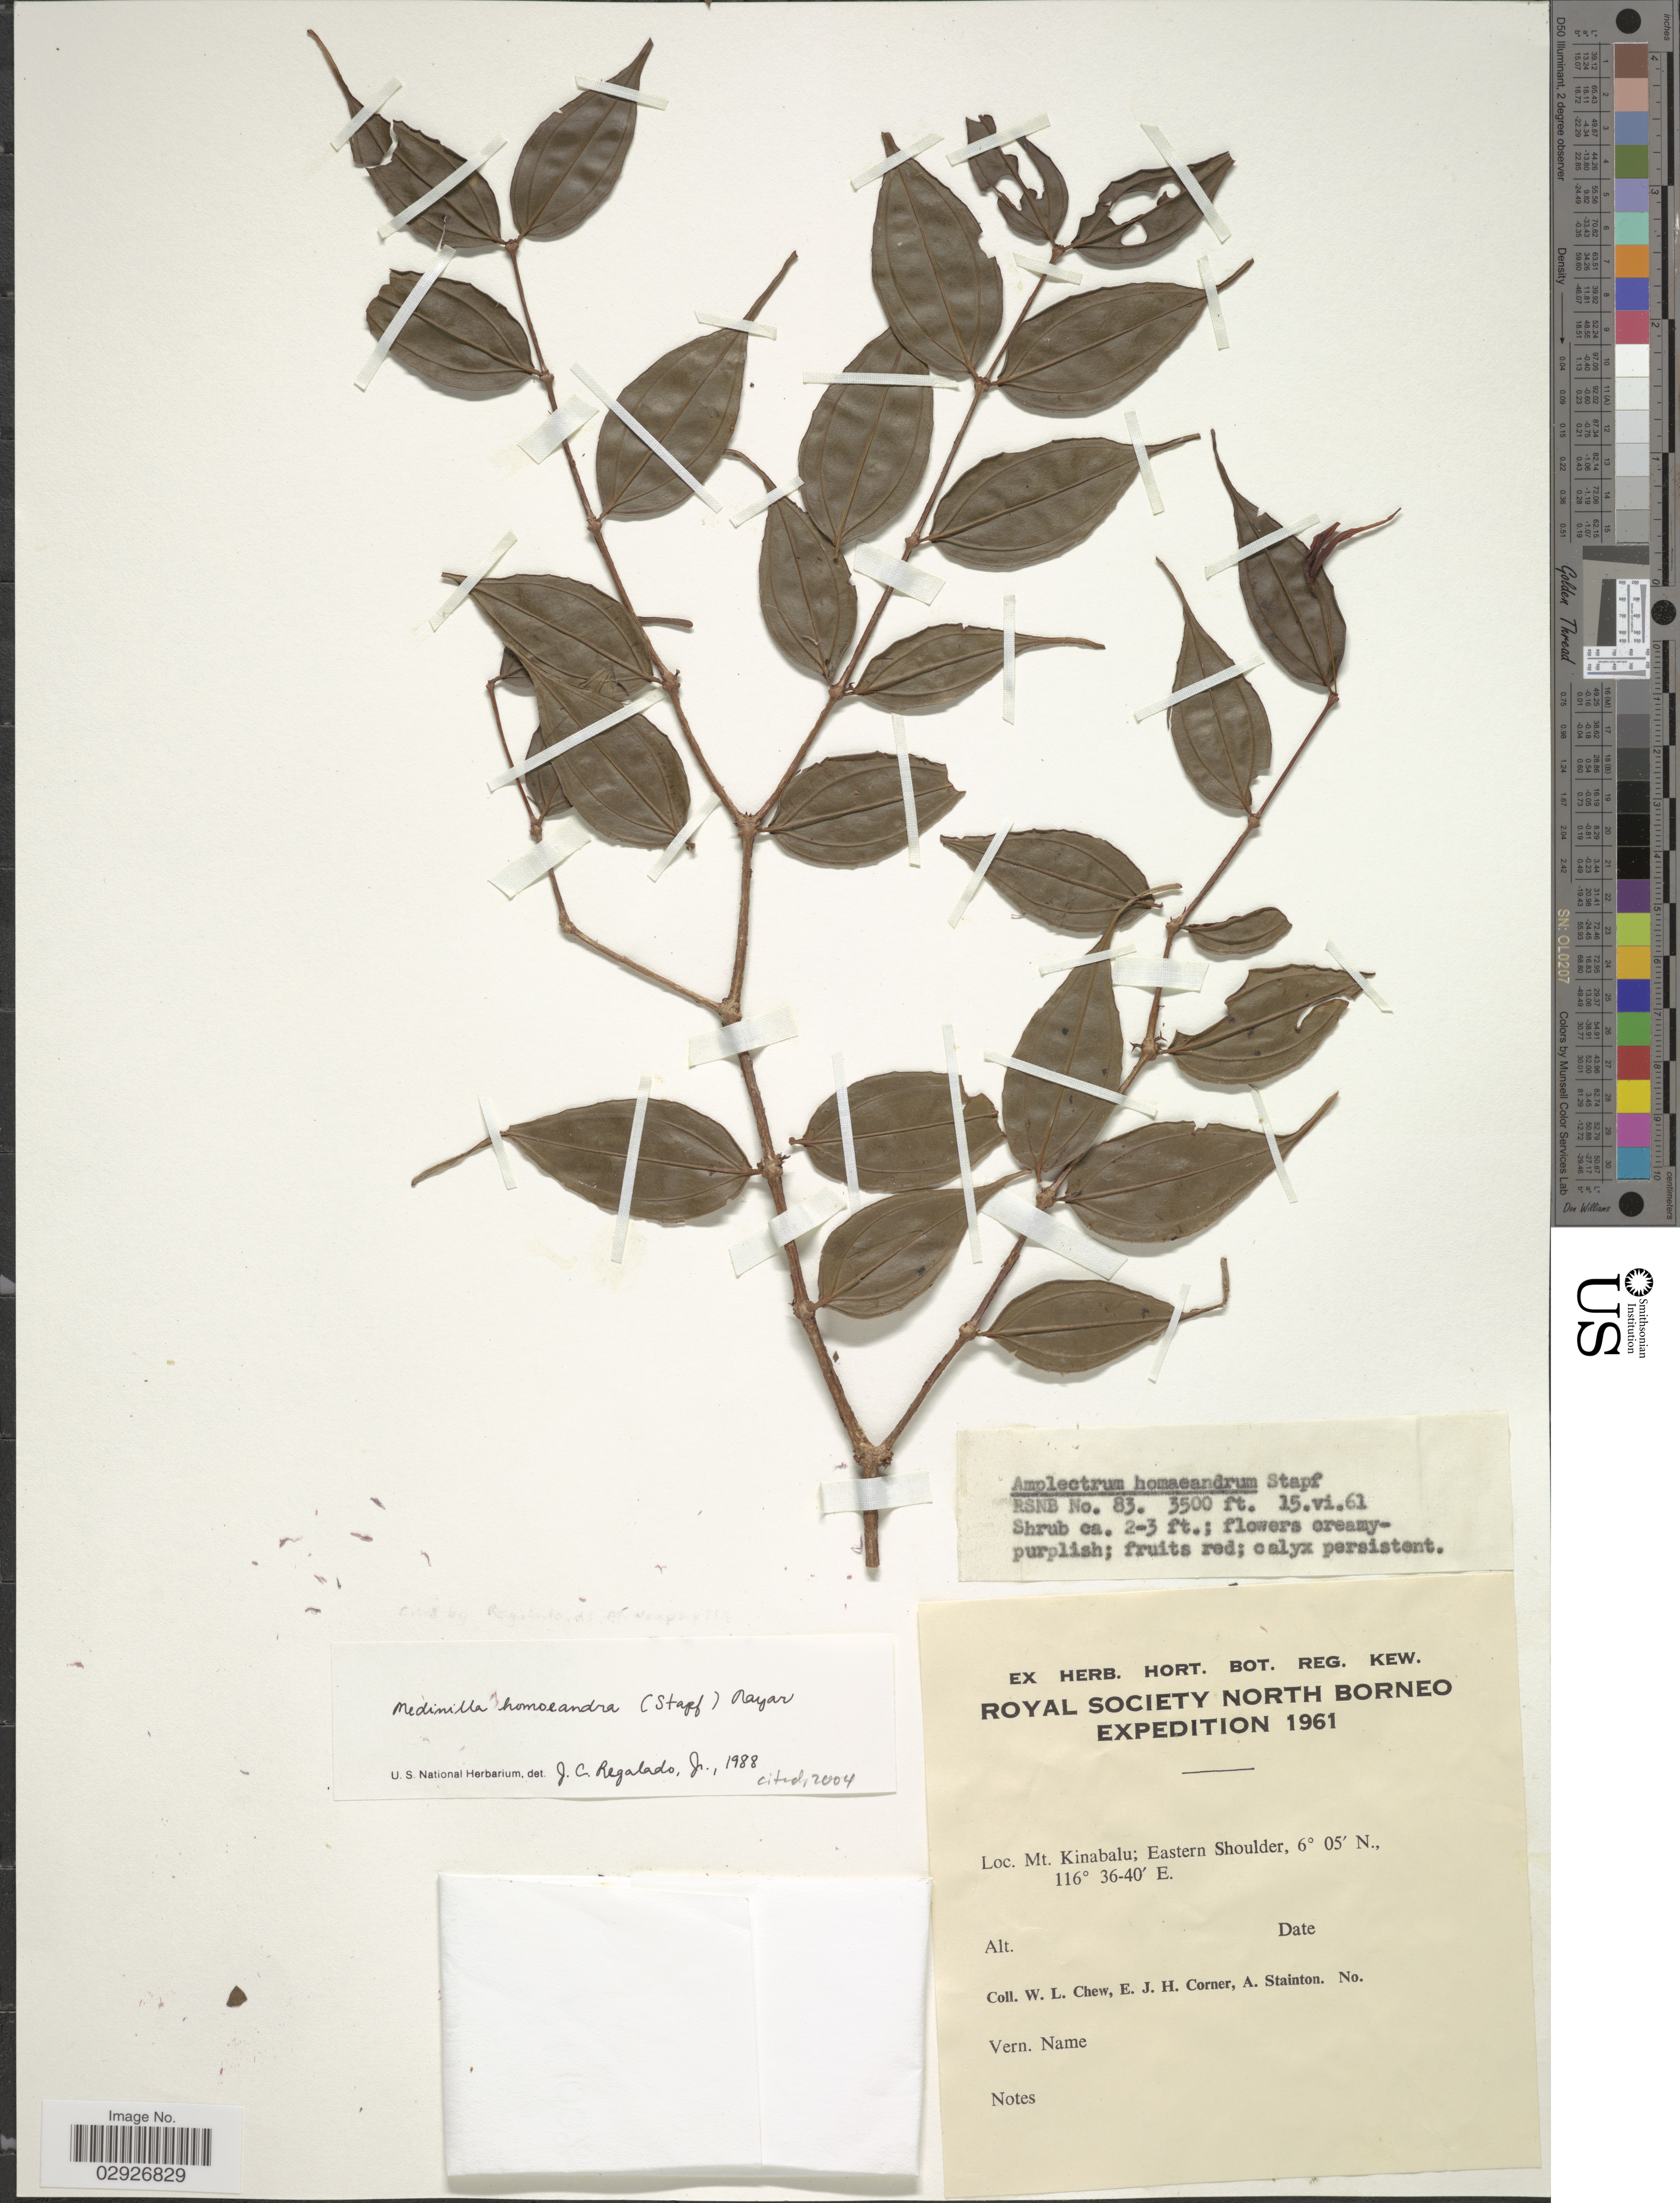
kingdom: Plantae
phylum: Tracheophyta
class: Magnoliopsida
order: Myrtales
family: Melastomataceae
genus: Medinilla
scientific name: Medinilla homoeandra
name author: Nayar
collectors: W. Chew, E. Corner & A. Stainton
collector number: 83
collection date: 1961-06-15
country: Malaysia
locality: North Borneo. Mt. Kinabalu; Eastern Shoulder.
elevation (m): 1067